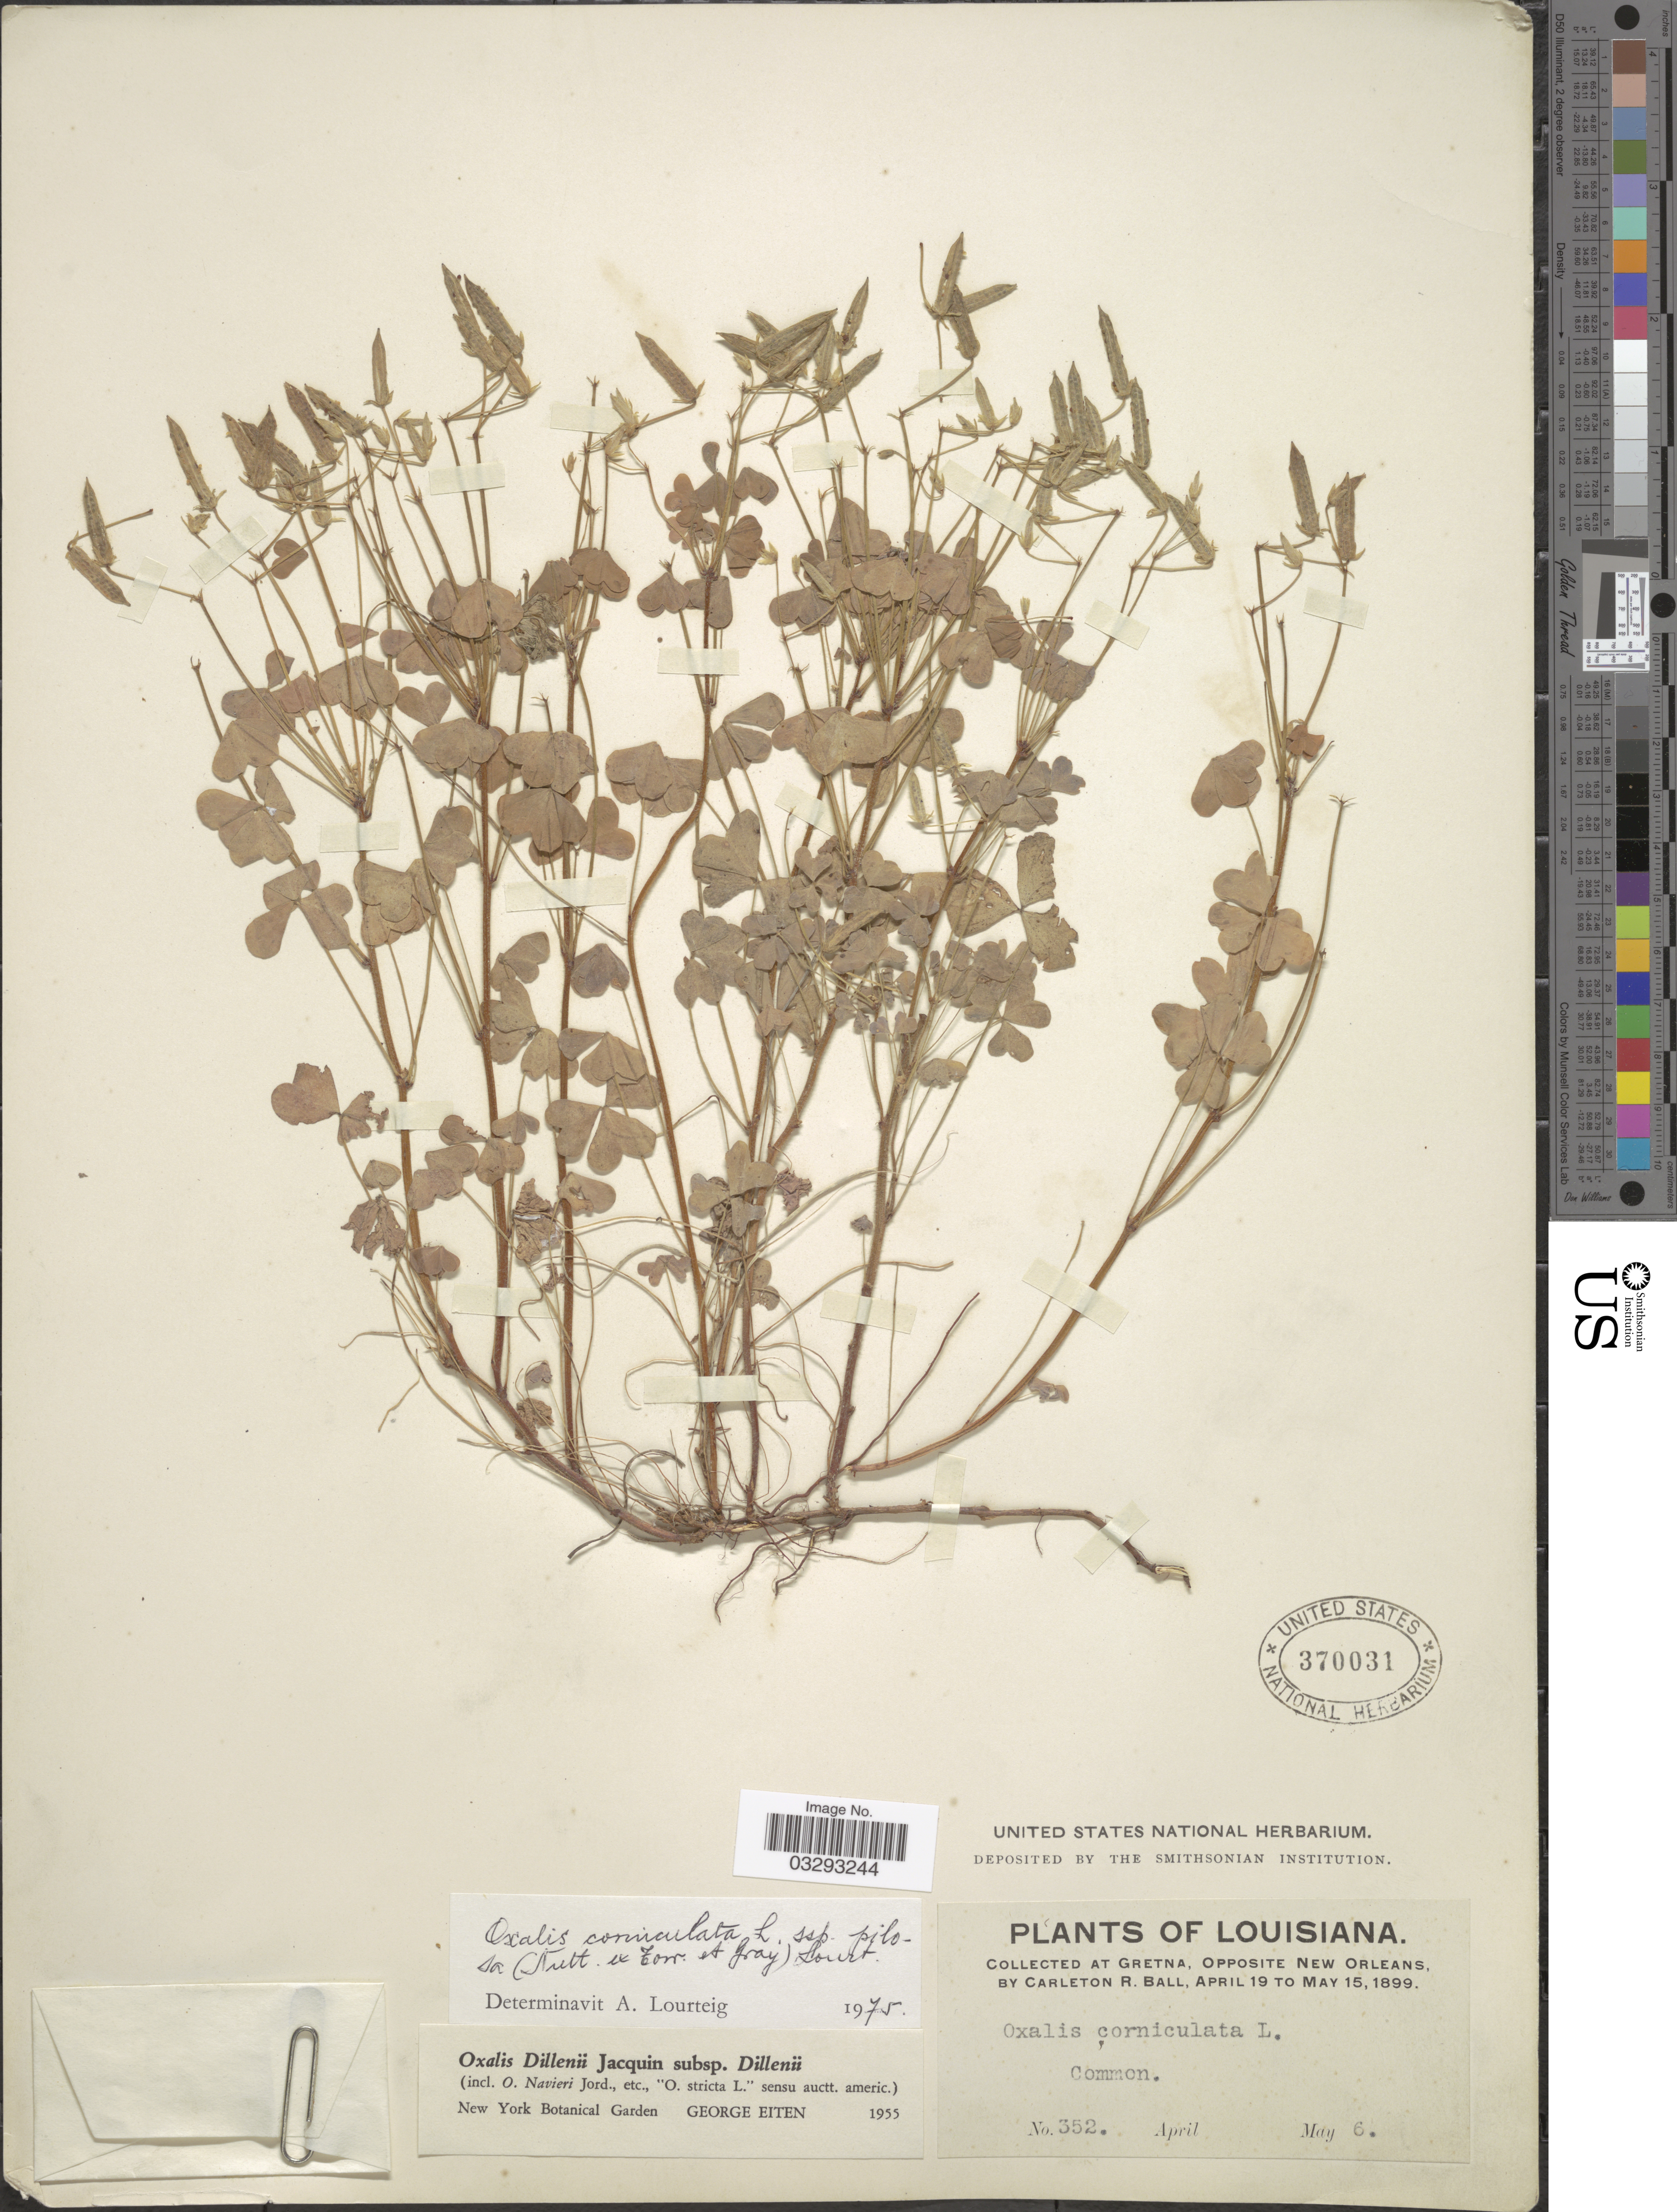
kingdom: Plantae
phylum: Tracheophyta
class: Magnoliopsida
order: Oxalidales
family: Oxalidaceae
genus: Oxalis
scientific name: Oxalis corniculata subsp. pilosa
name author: (Nutt.) Lourteig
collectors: C. R. Ball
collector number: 352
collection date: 1899-05-06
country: United States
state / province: Louisiana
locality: Collected at Gretna, Opposite New Orleans.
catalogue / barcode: US 370031